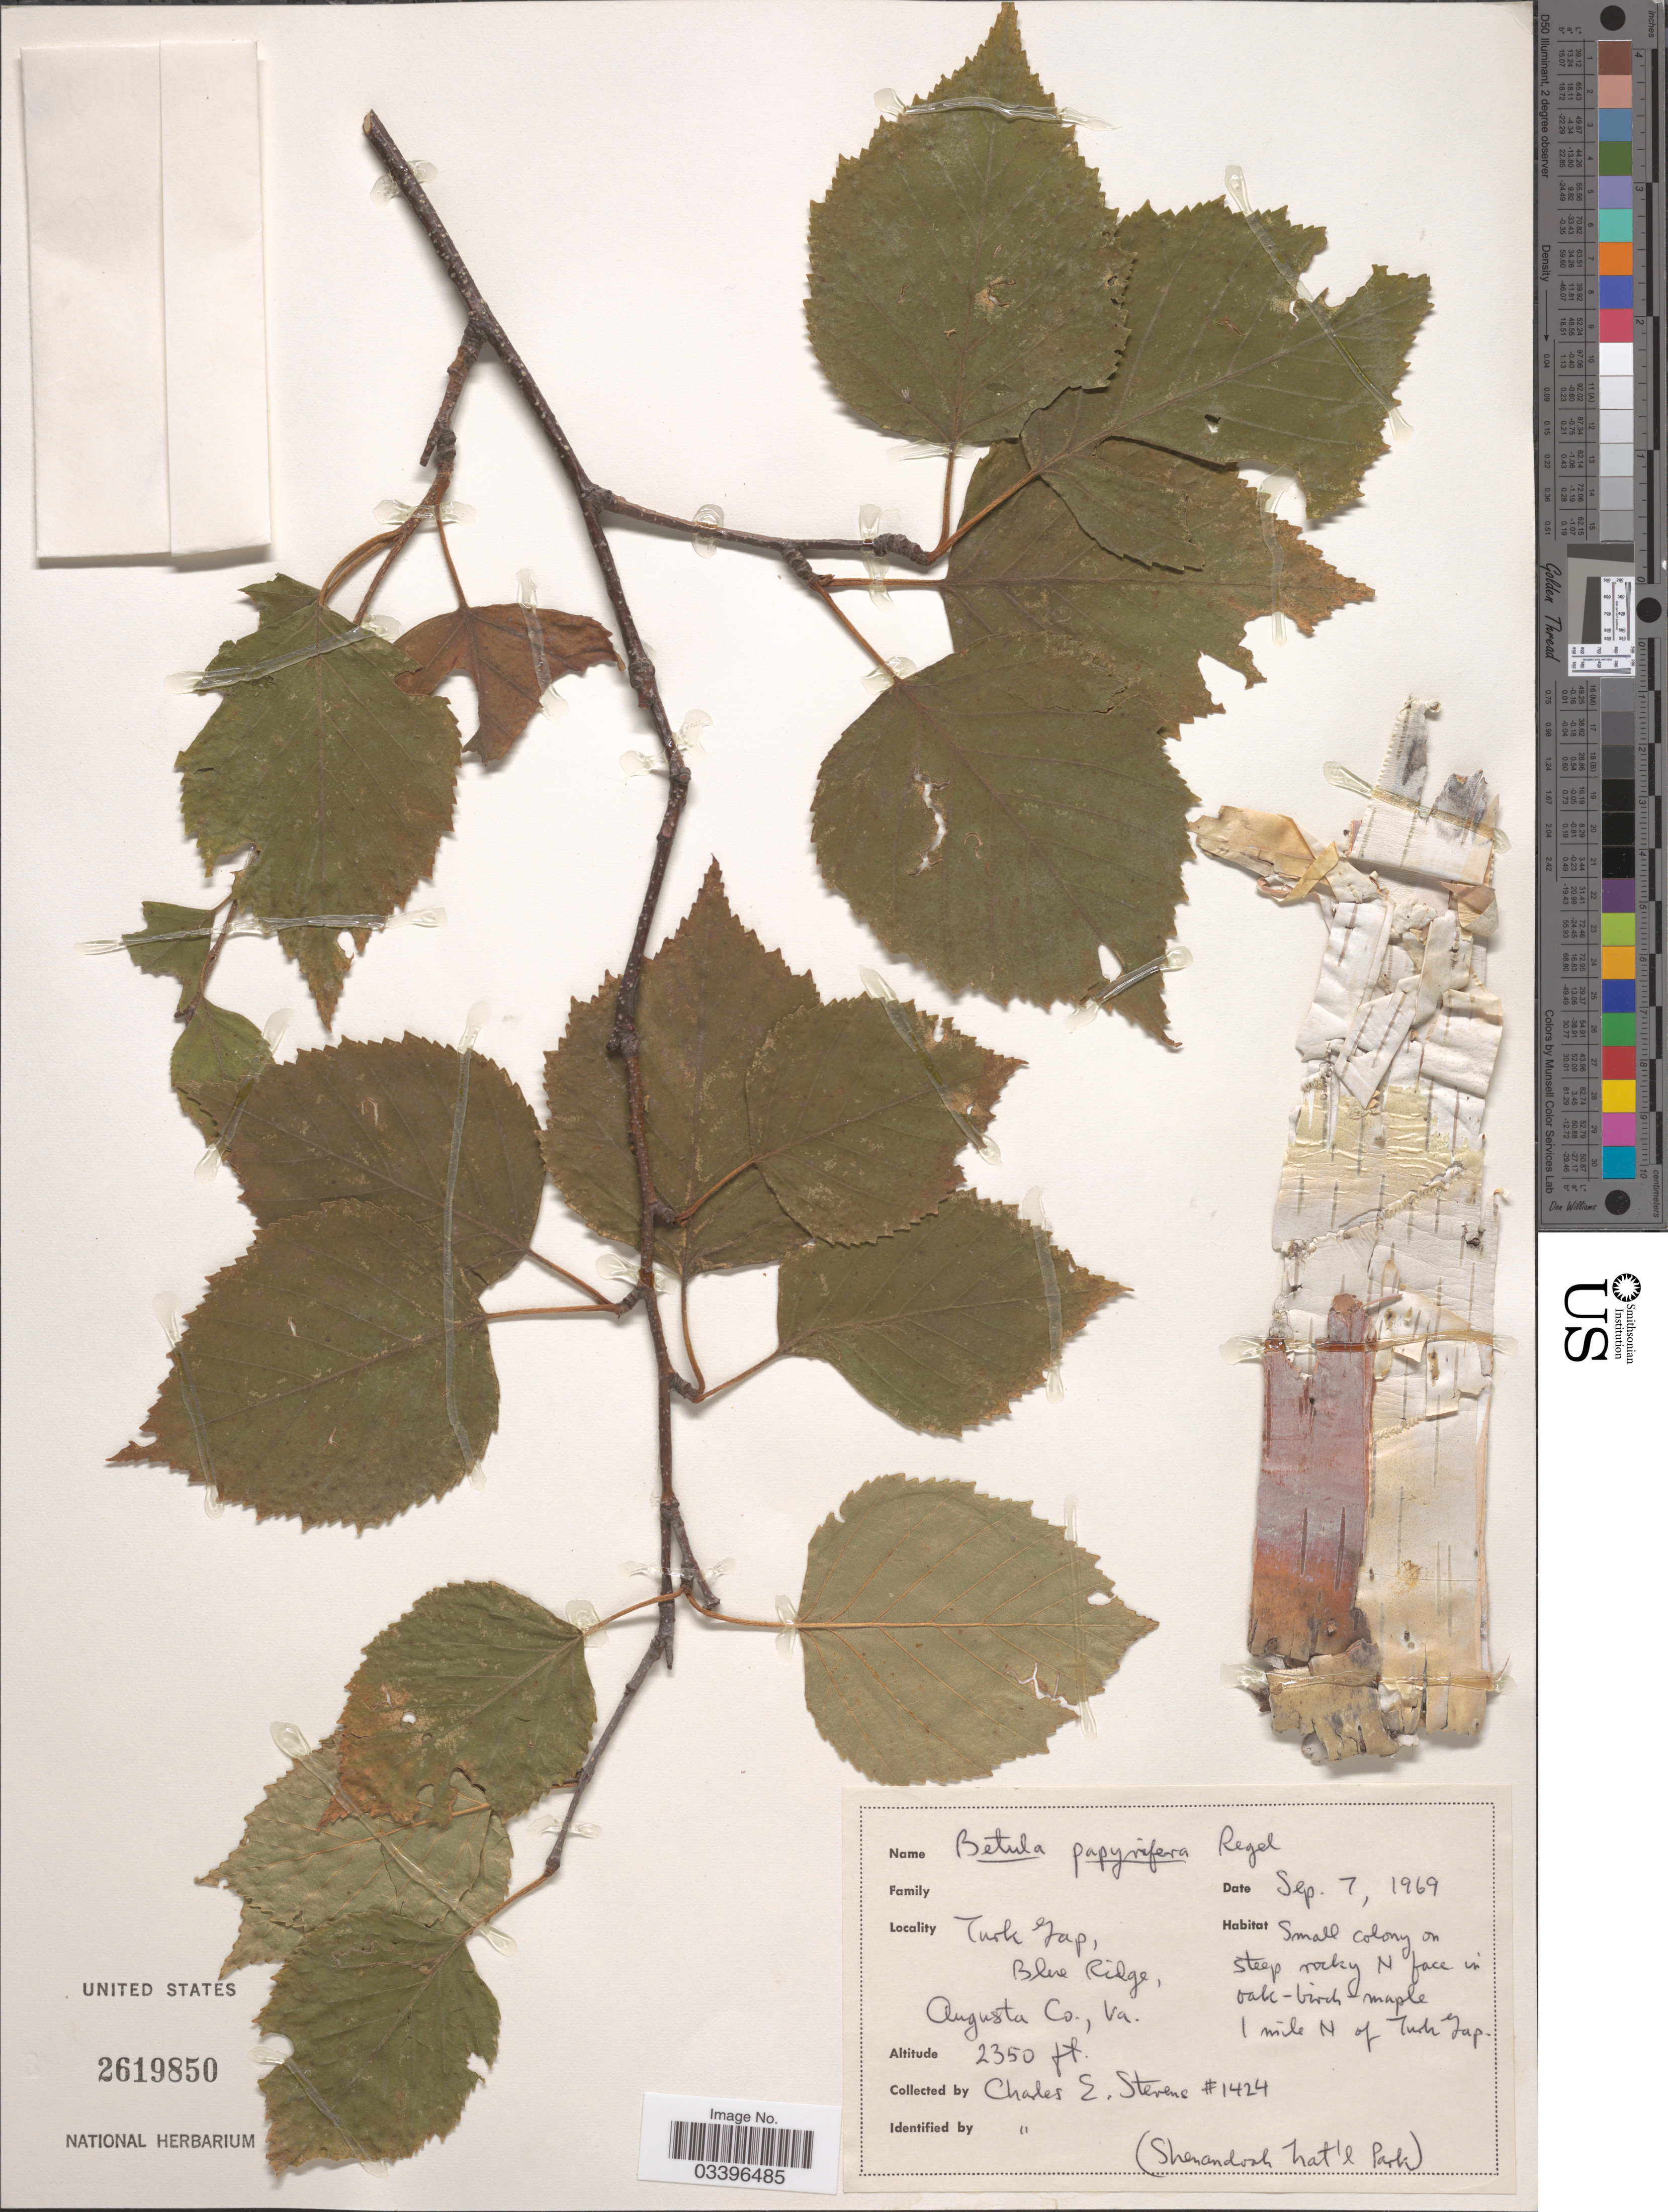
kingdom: Plantae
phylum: Tracheophyta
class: Magnoliopsida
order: Fagales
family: Betulaceae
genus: Betula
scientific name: Betula papyrifera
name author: Marshall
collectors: C. Stevens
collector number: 1424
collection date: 1969-09-07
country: United States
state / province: Virginia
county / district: Augusta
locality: Turk Gap, Blue Ridge, Augusta Co.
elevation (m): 716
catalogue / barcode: US 2619850